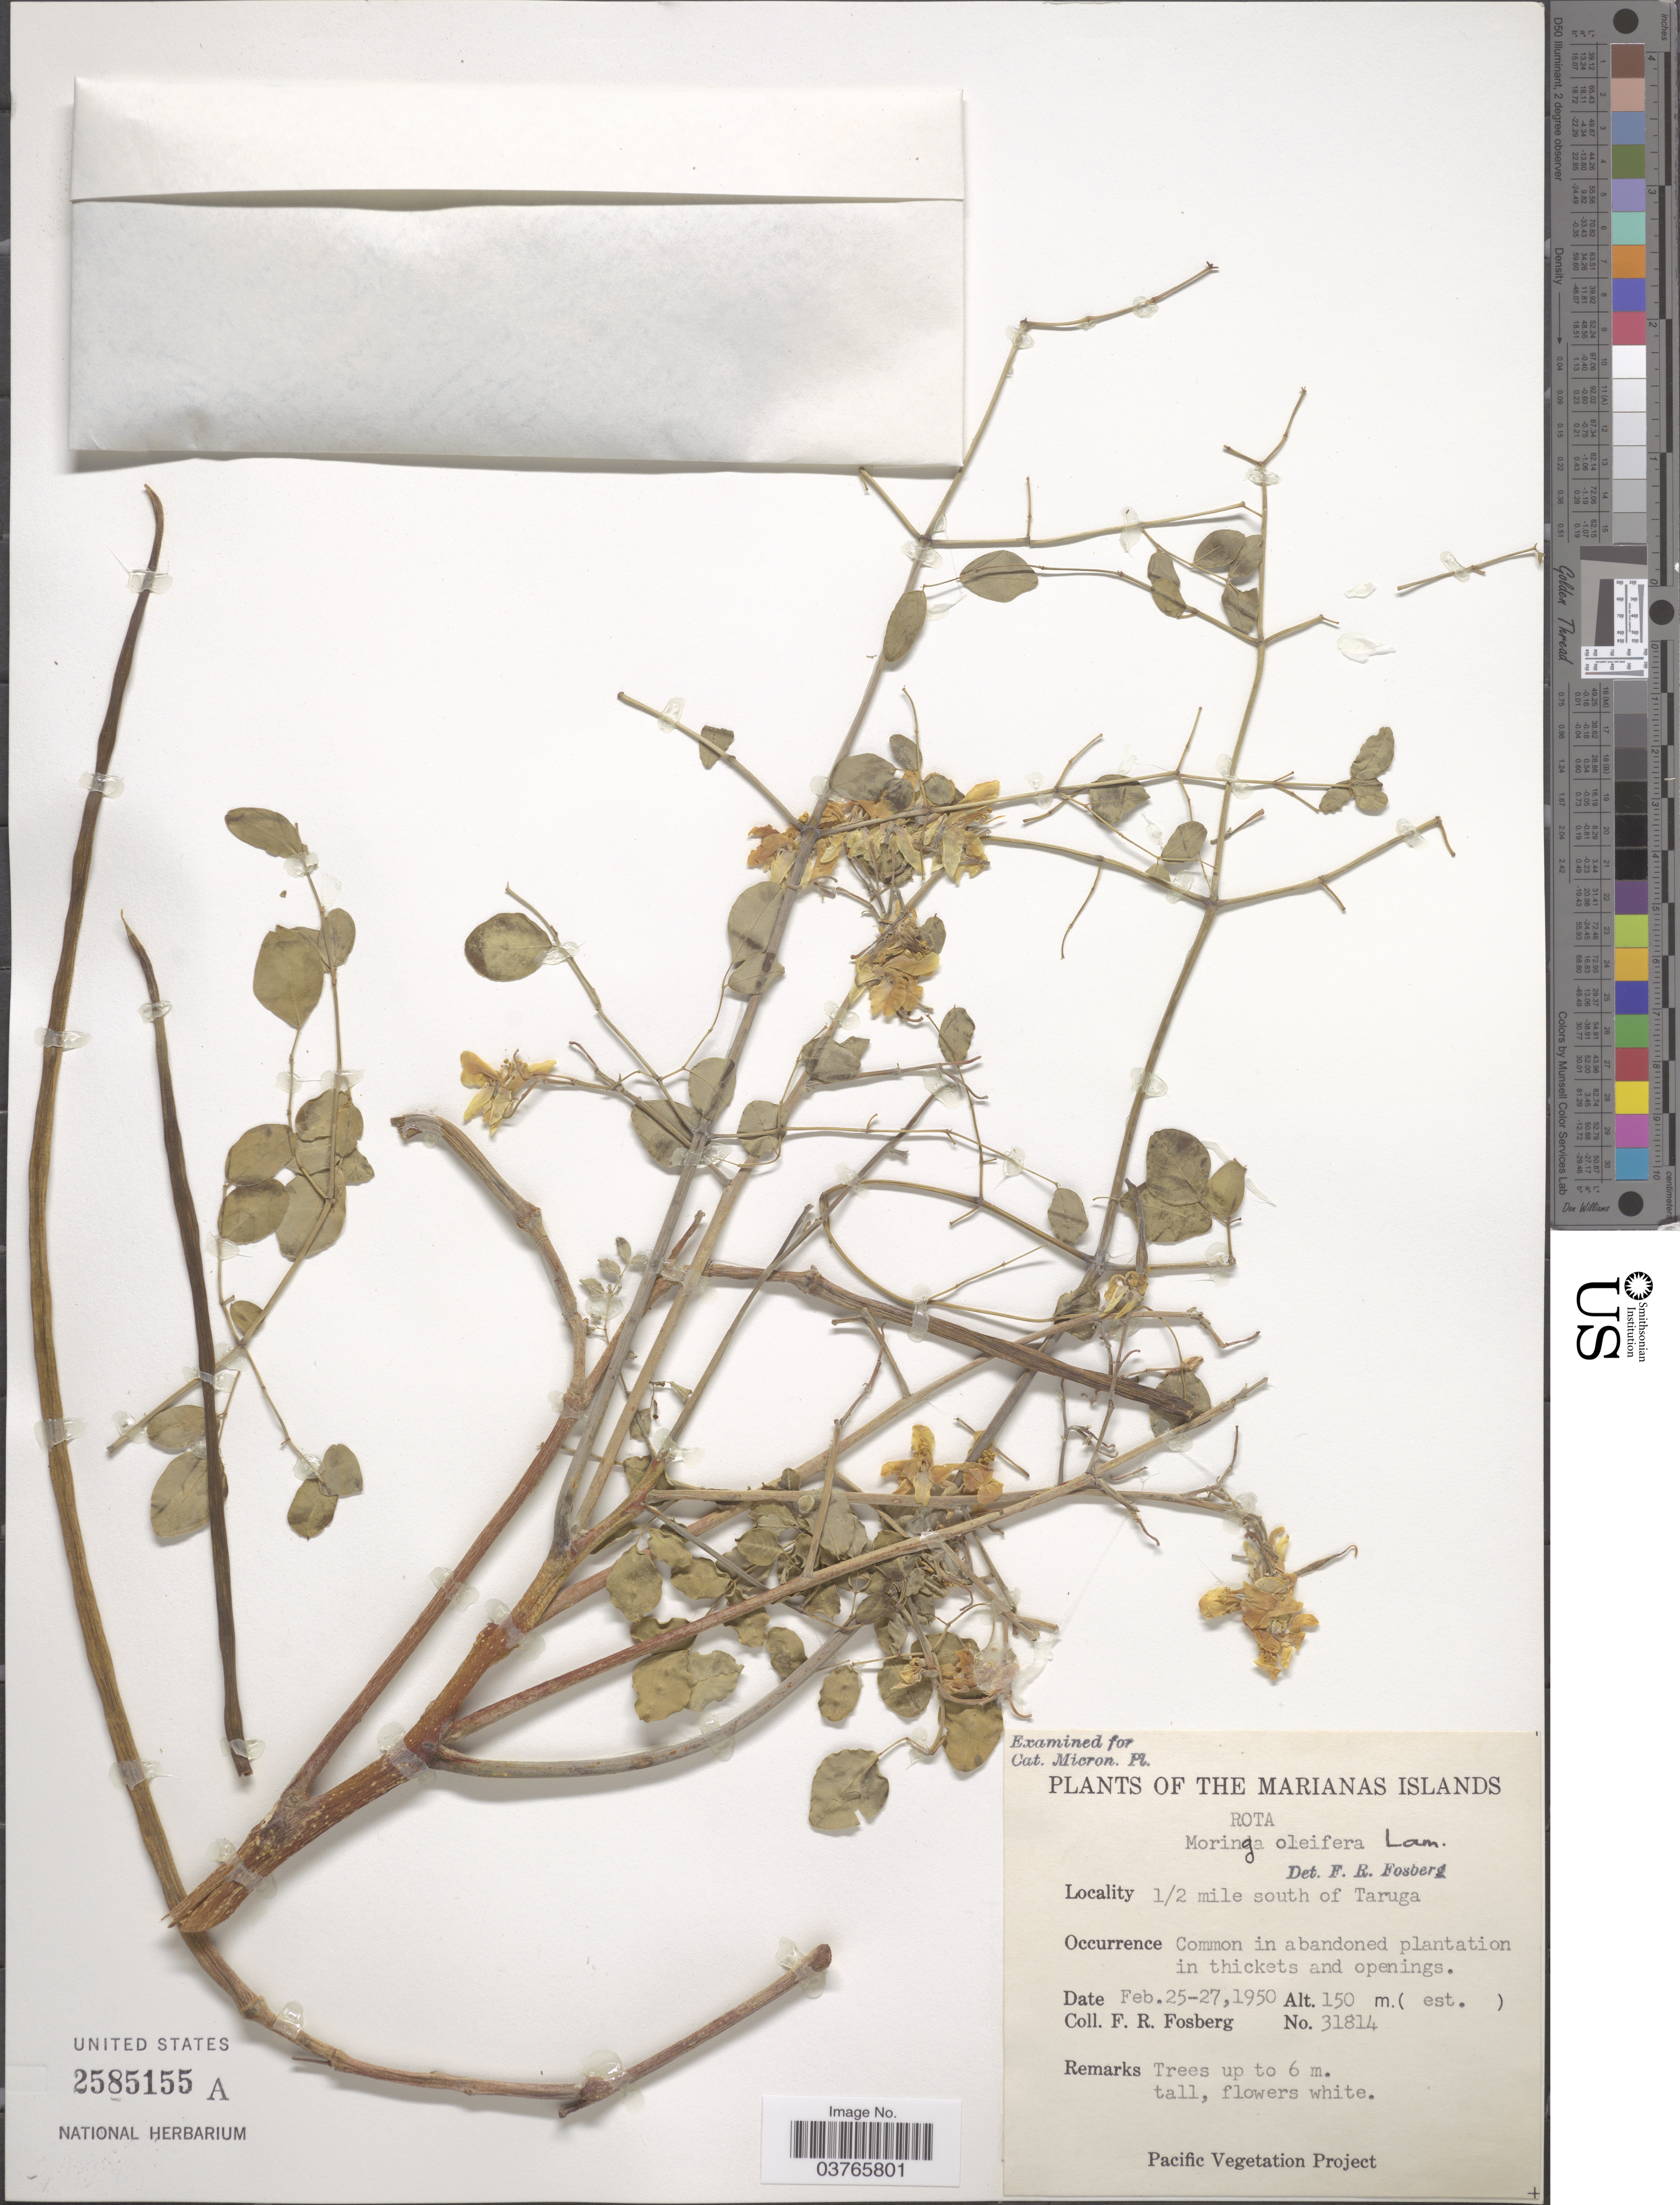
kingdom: Plantae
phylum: Tracheophyta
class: Magnoliopsida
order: Brassicales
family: Moringaceae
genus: Moringa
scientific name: Moringa oleifera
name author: Lam.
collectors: F. R. Fosberg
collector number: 31814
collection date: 1950-02-25/1950-02-27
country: Northern Mariana Islands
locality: The Marianas Islands. Rota. ½ mile south of Taruga.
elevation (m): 150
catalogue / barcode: US 2585155A